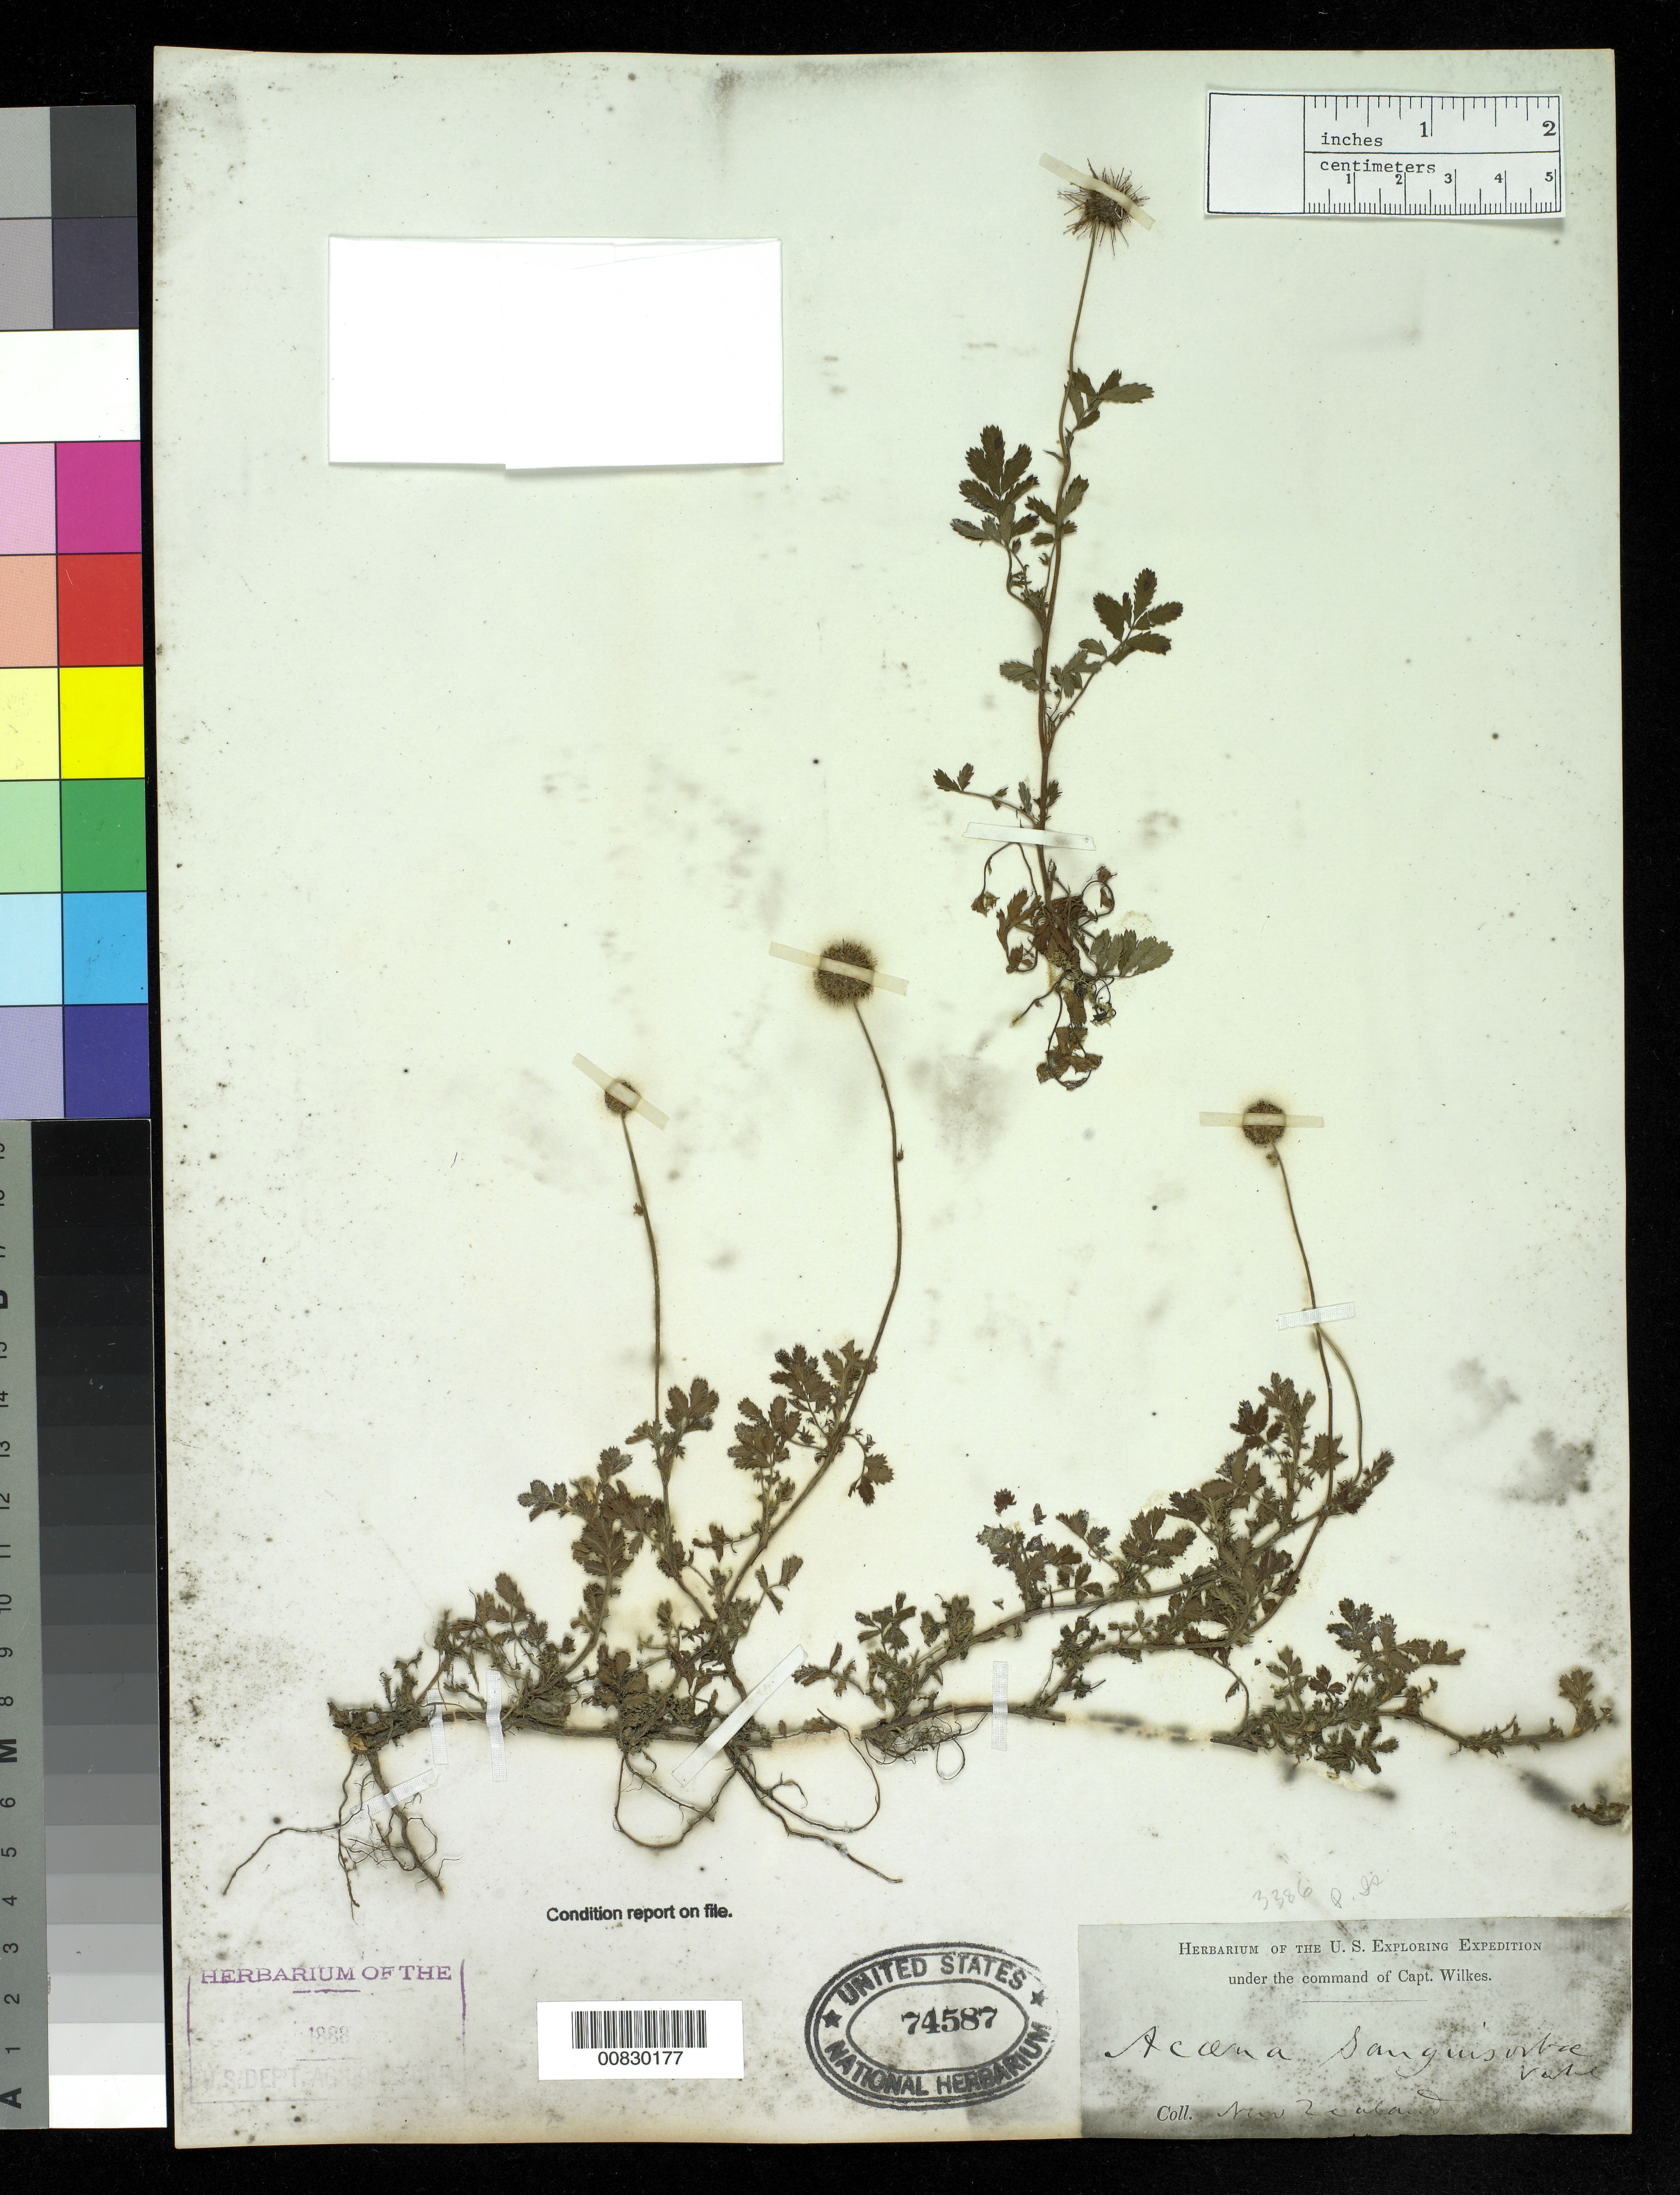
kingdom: Plantae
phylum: Tracheophyta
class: Magnoliopsida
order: Rosales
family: Rosaceae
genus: Acaena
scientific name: Acaena sanguisorbae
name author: Vahl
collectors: Wilkes Explor. Exped.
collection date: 1838/1842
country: New Zealand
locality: New Zealand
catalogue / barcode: US 74587